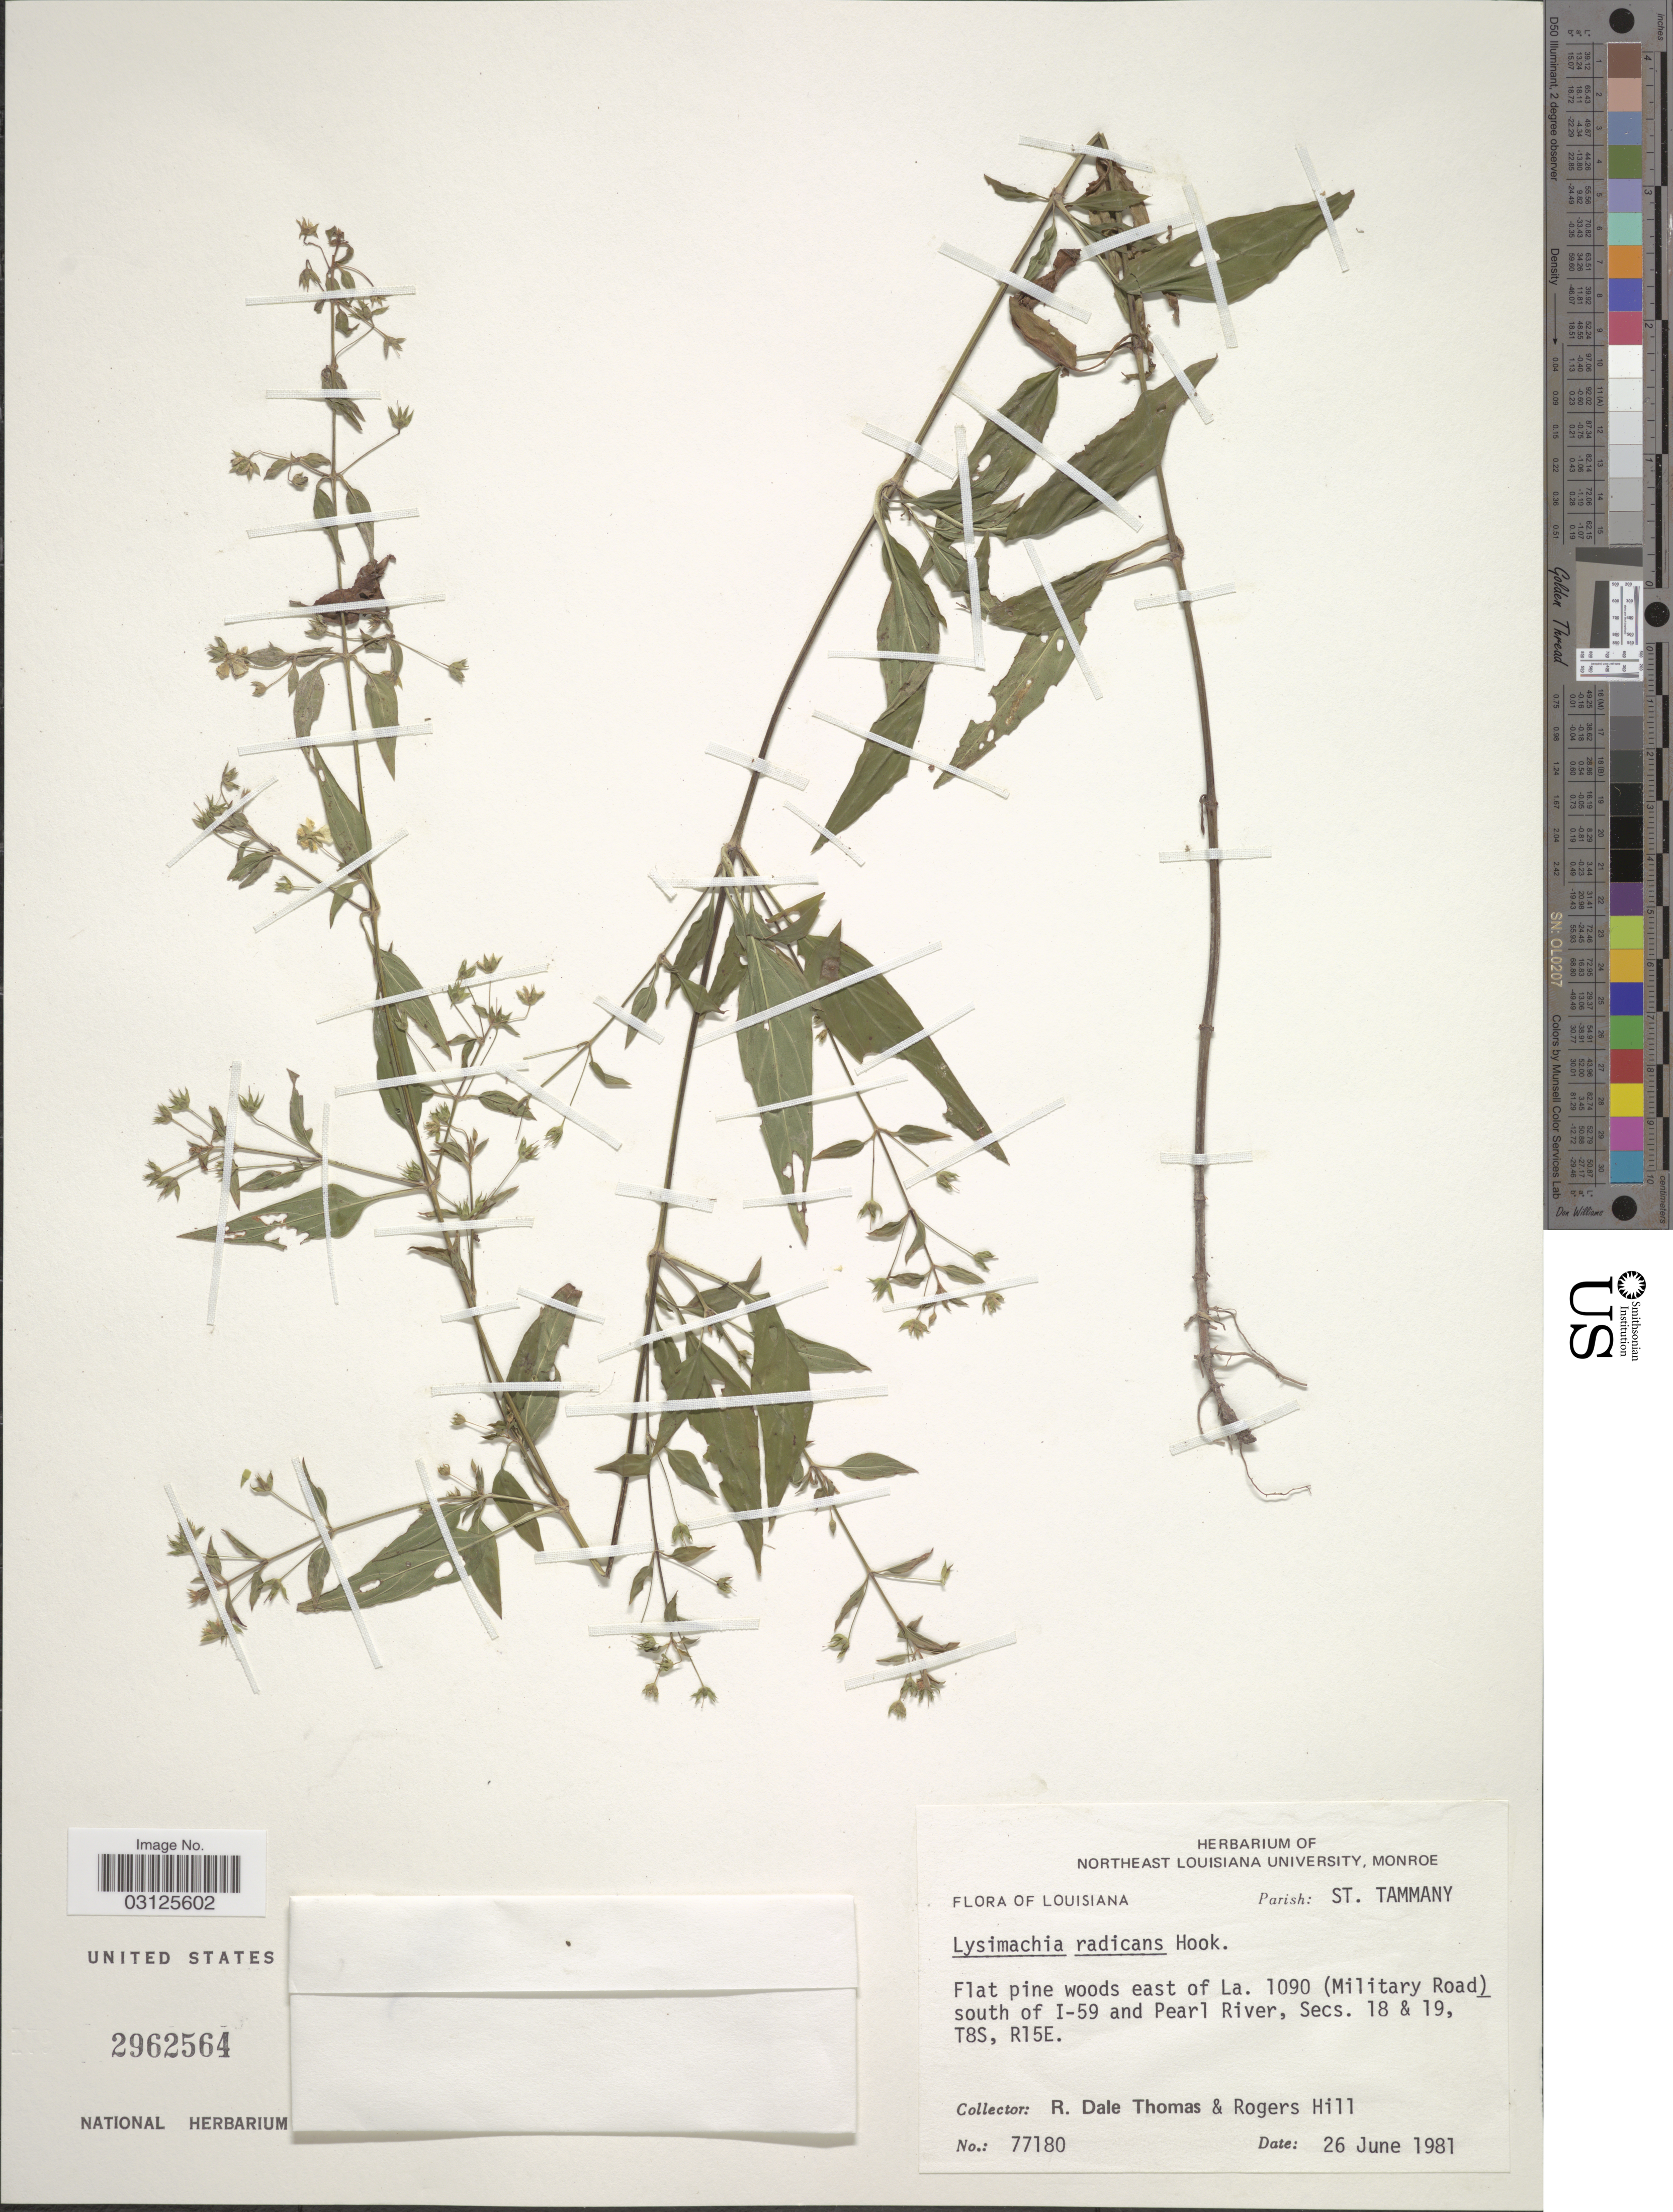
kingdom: Plantae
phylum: Tracheophyta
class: Magnoliopsida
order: Ericales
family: Primulaceae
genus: Lysimachia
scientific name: Lysimachia radicans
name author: Hook.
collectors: R. Thomas & R. Hill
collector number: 77180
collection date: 1981-06-26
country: United States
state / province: Louisiana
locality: Parish: St. Tammany, Flat pine woods east of La. 1090 (Military Road) south of I-59 and Pearl River, Secs. 18 & 19, T8S, R15E.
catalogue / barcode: US 2962564